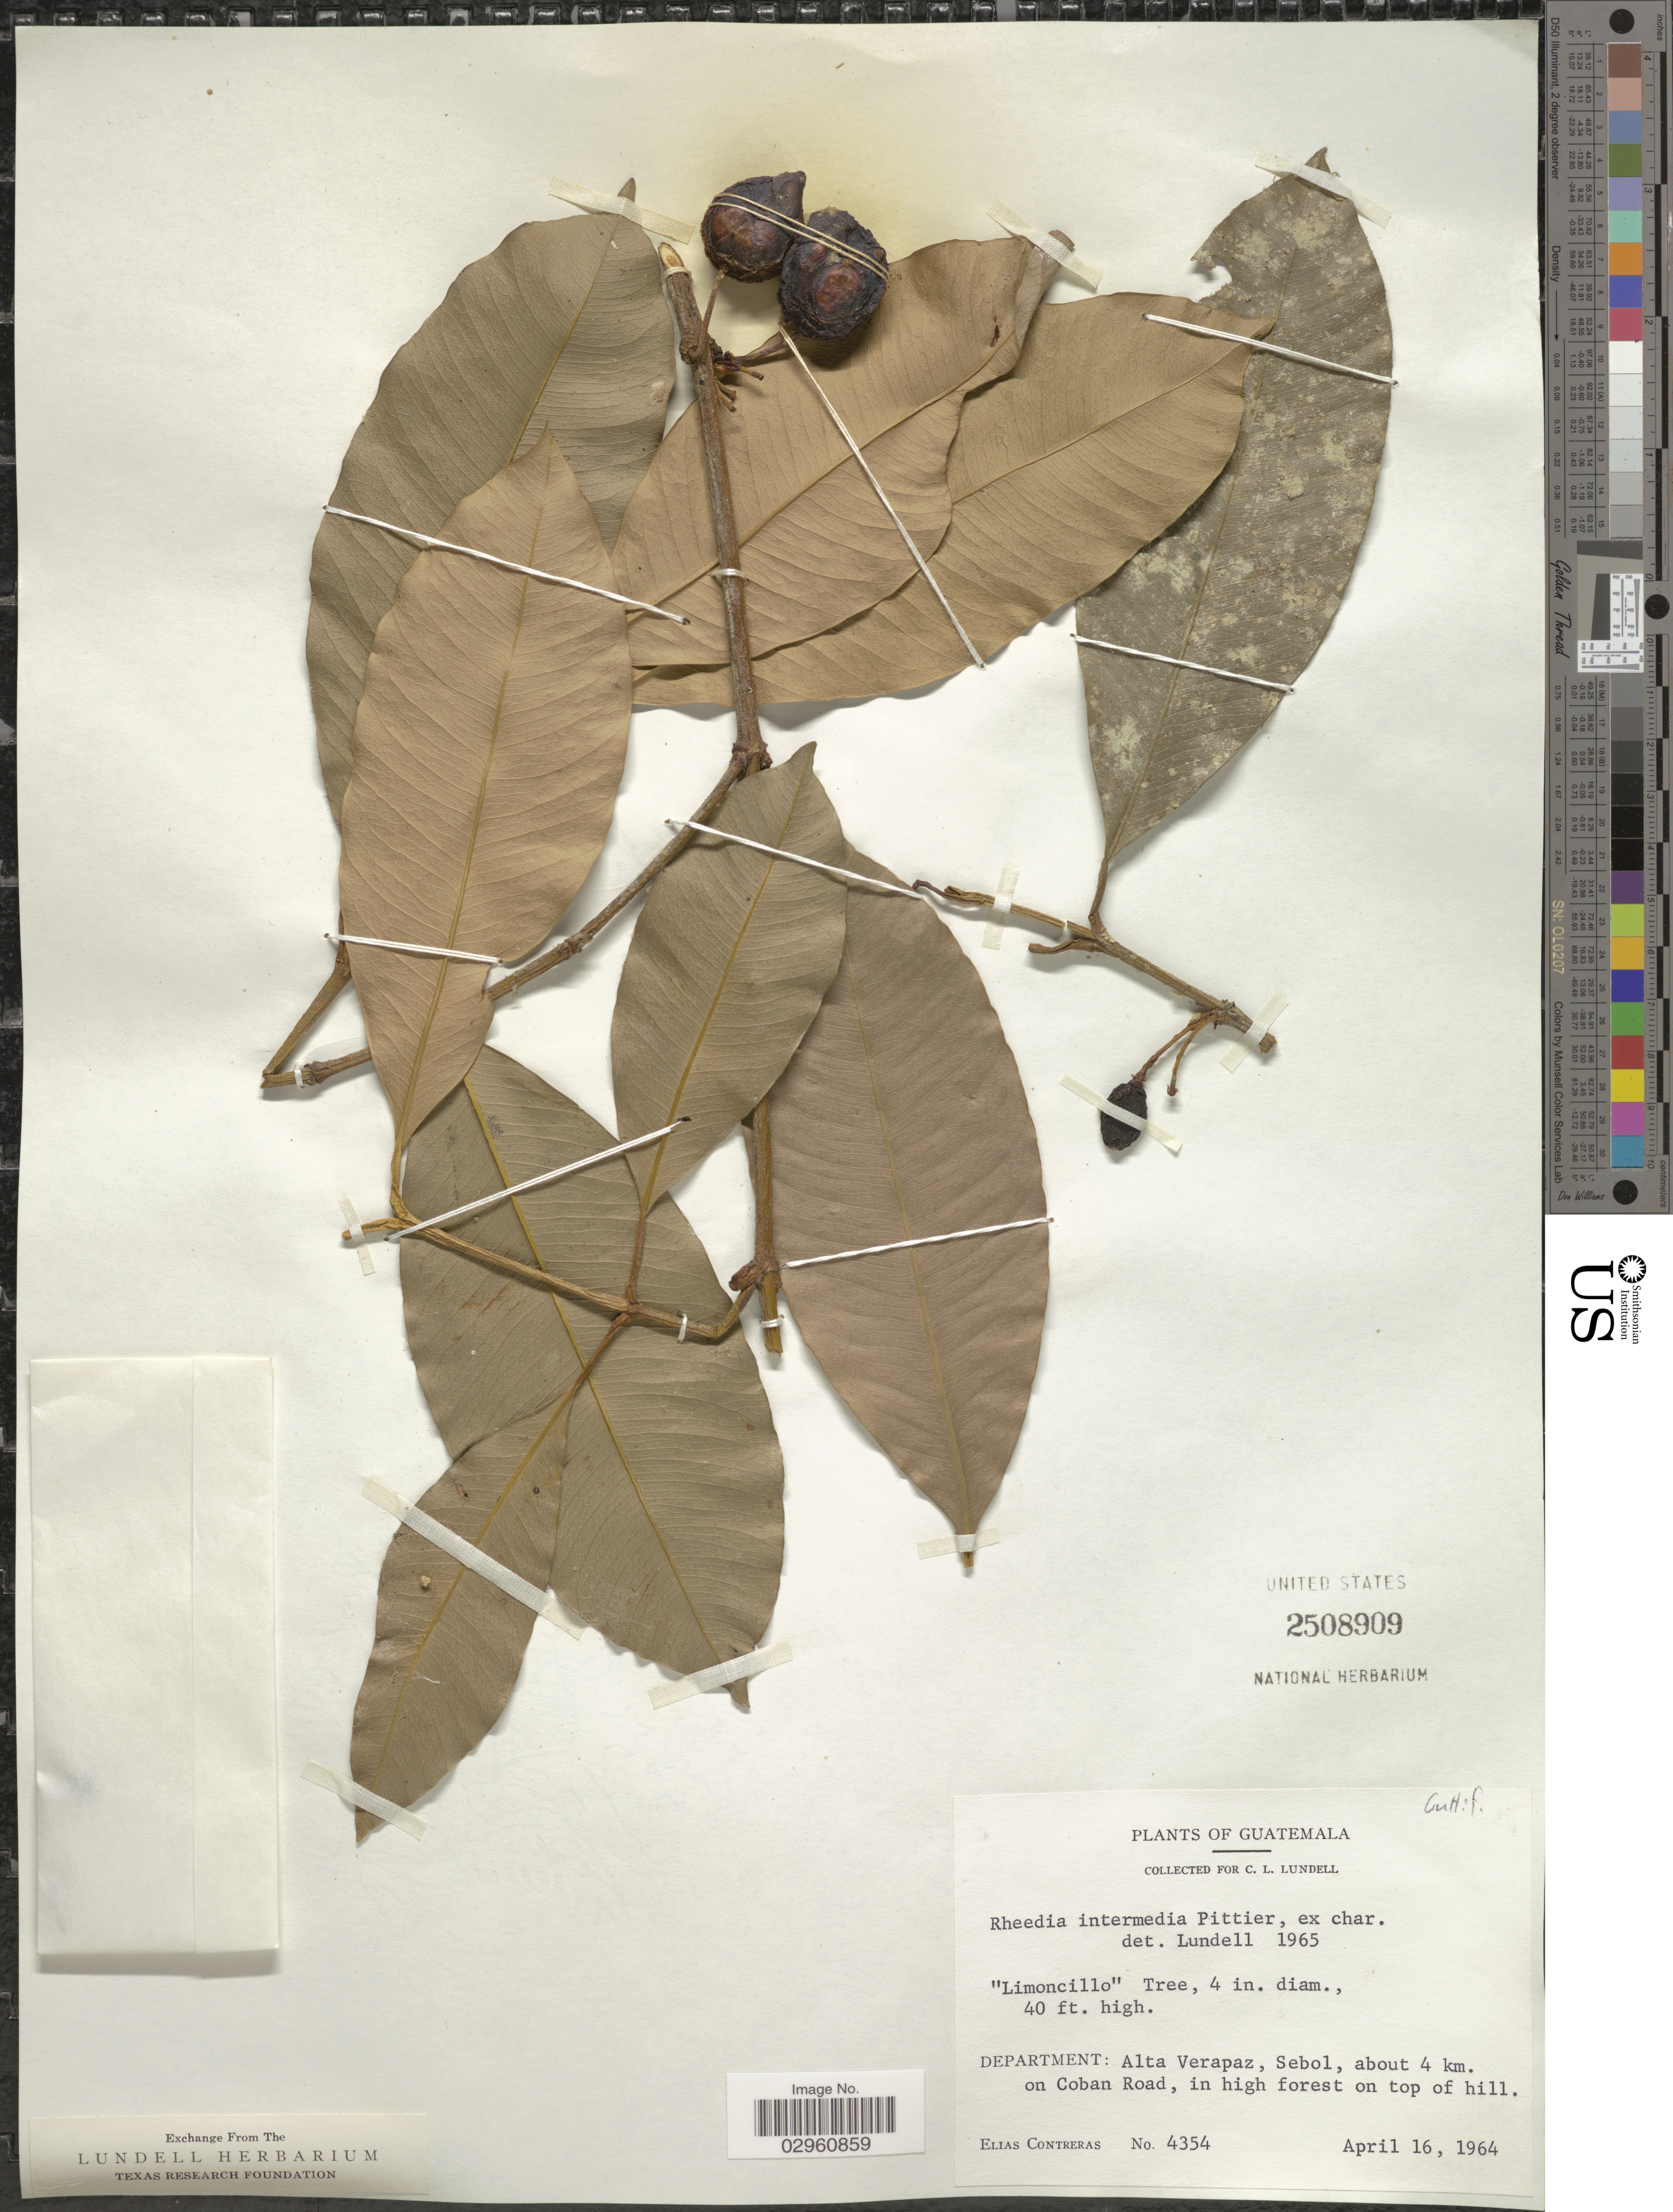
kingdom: Plantae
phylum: Tracheophyta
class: Magnoliopsida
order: Malpighiales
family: Clusiaceae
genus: Garcinia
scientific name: Garcinia intermedia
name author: (Pittier) Hammel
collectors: E. Contreras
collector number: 4354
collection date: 1964-04-16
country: Guatemala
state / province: Alta Verapaz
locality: Department: Alta Verapaz, Sebol, about 4 km. on Coban Road, in high forest on top of hill.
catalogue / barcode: US 2508909